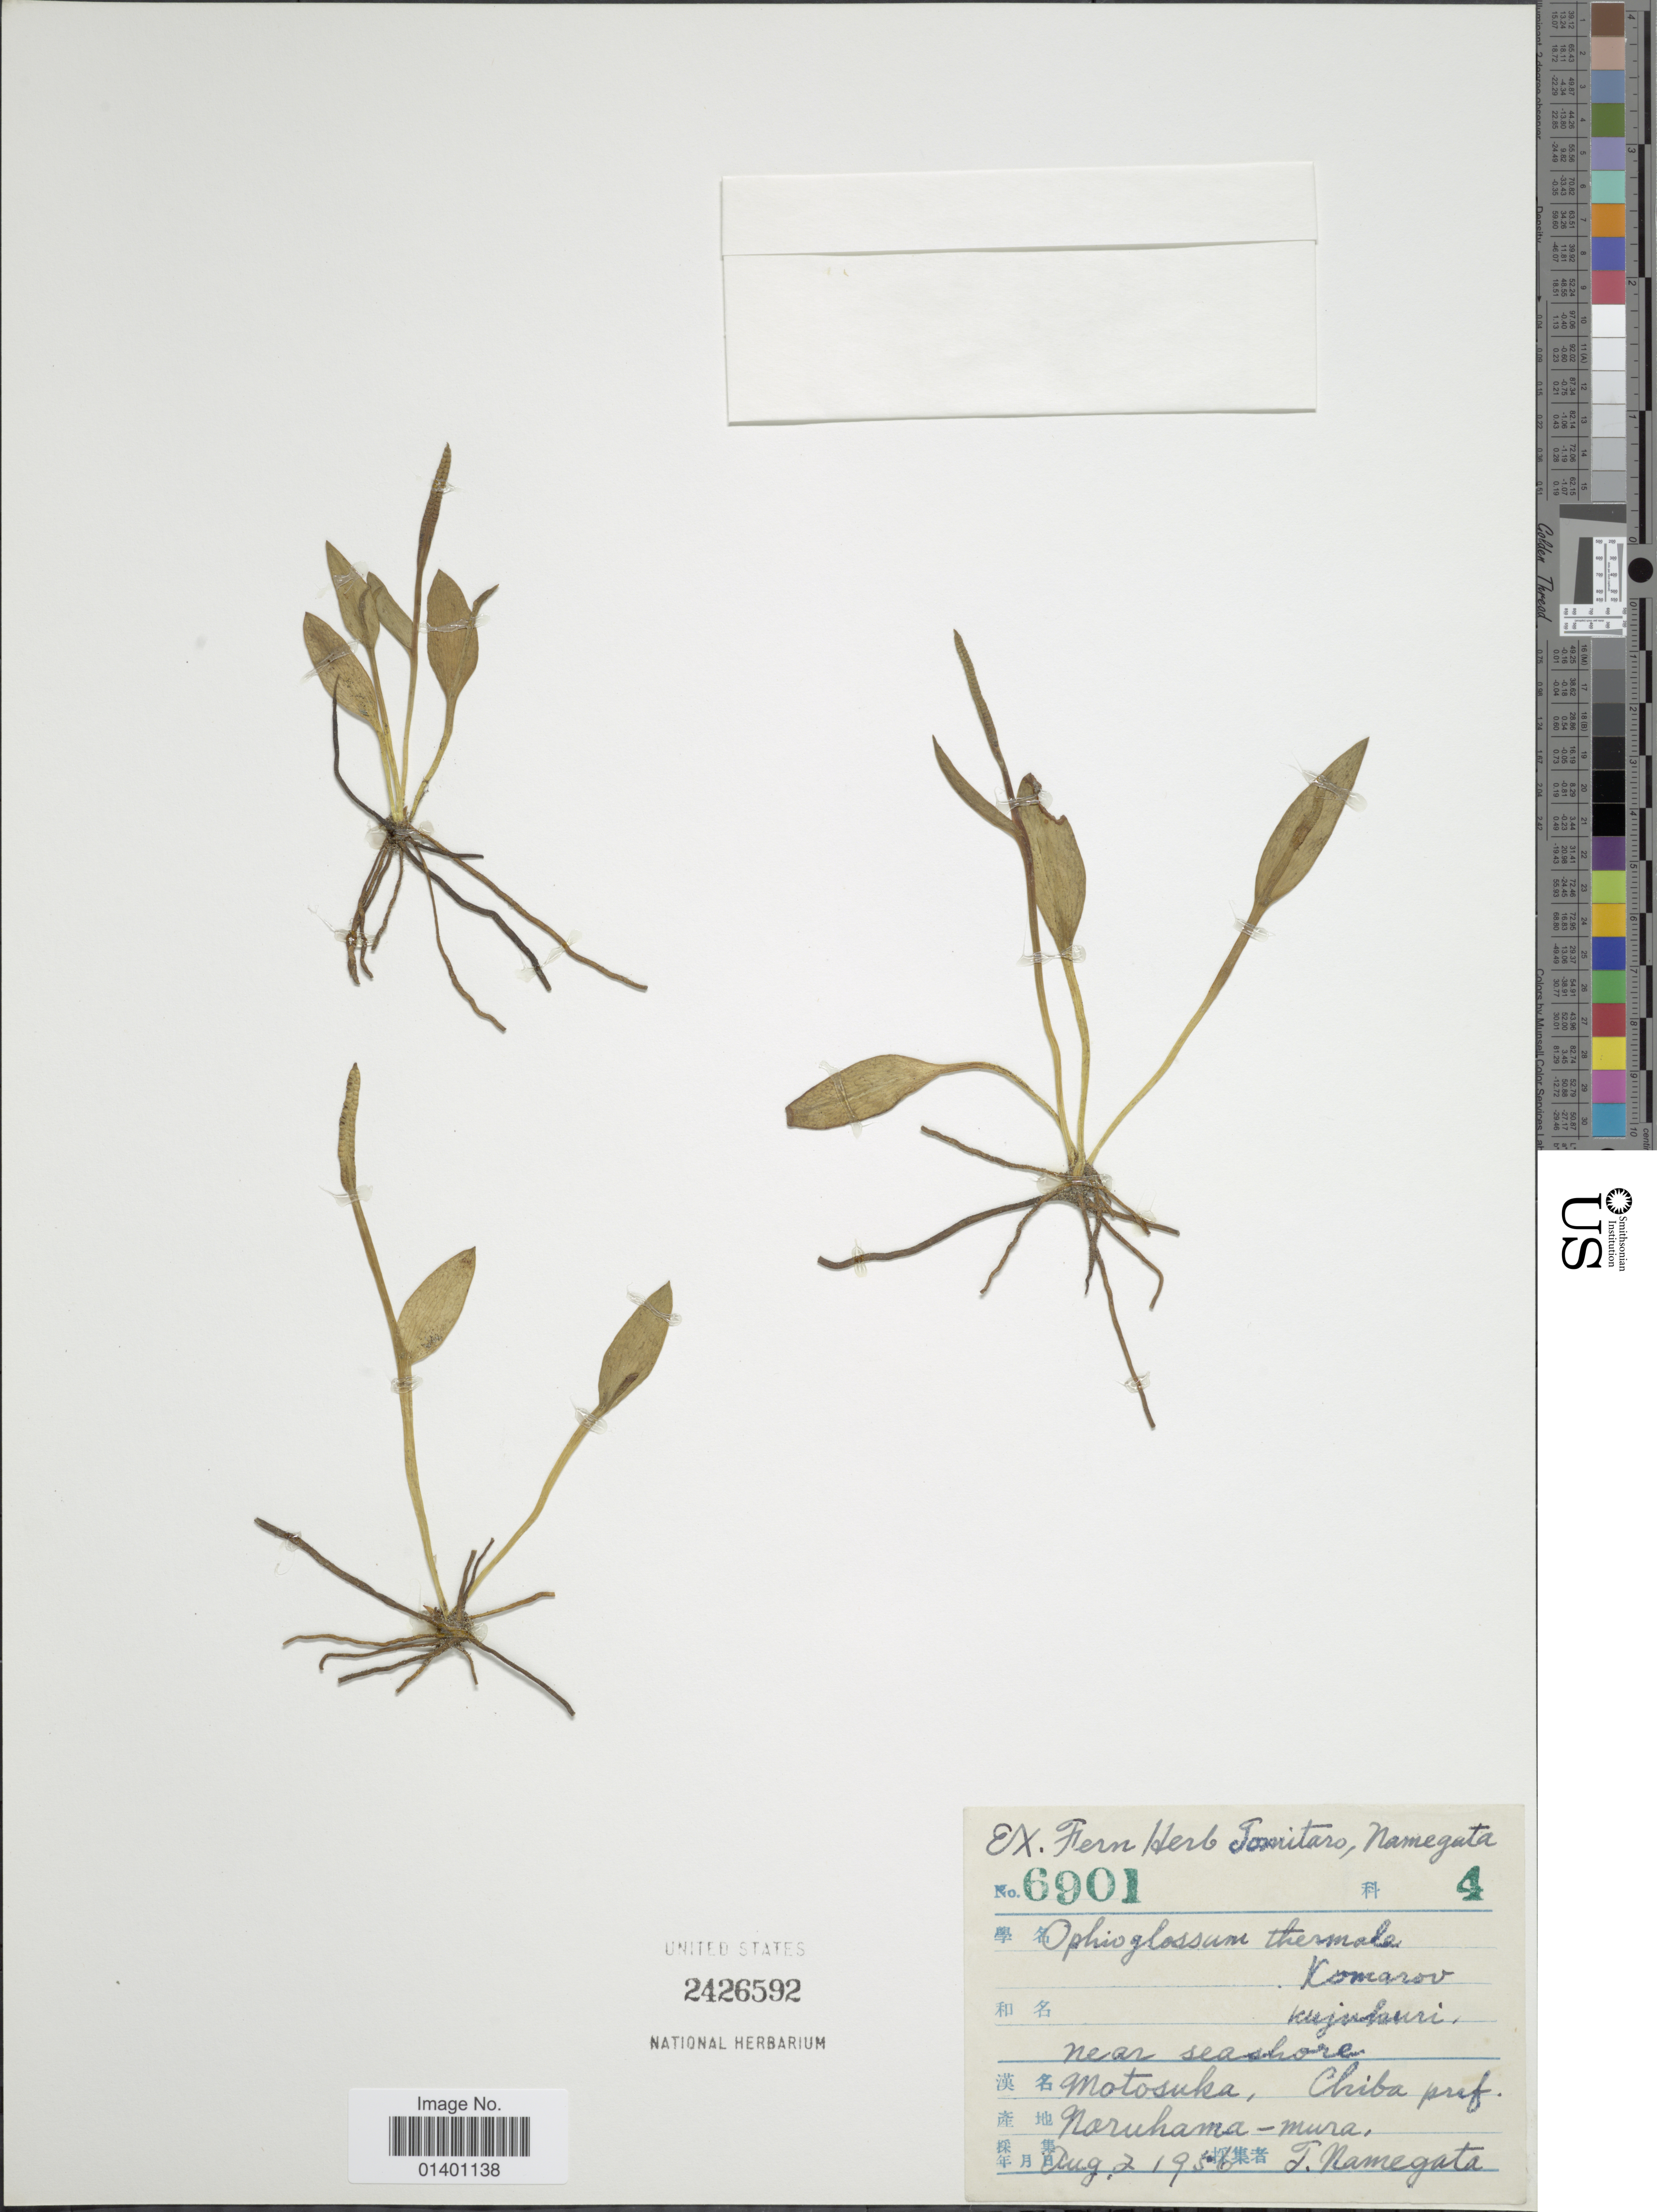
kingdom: Plantae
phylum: Tracheophyta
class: Polypodiopsida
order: Ophioglossales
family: Ophioglossaceae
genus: Ophioglossum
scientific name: Ophioglossum thermale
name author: Kom.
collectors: T. Namegata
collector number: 6901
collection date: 1956-08-02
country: Japan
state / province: Tiba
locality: Motosuka, Chiba pref. Naruhama-mura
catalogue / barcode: US 2426592